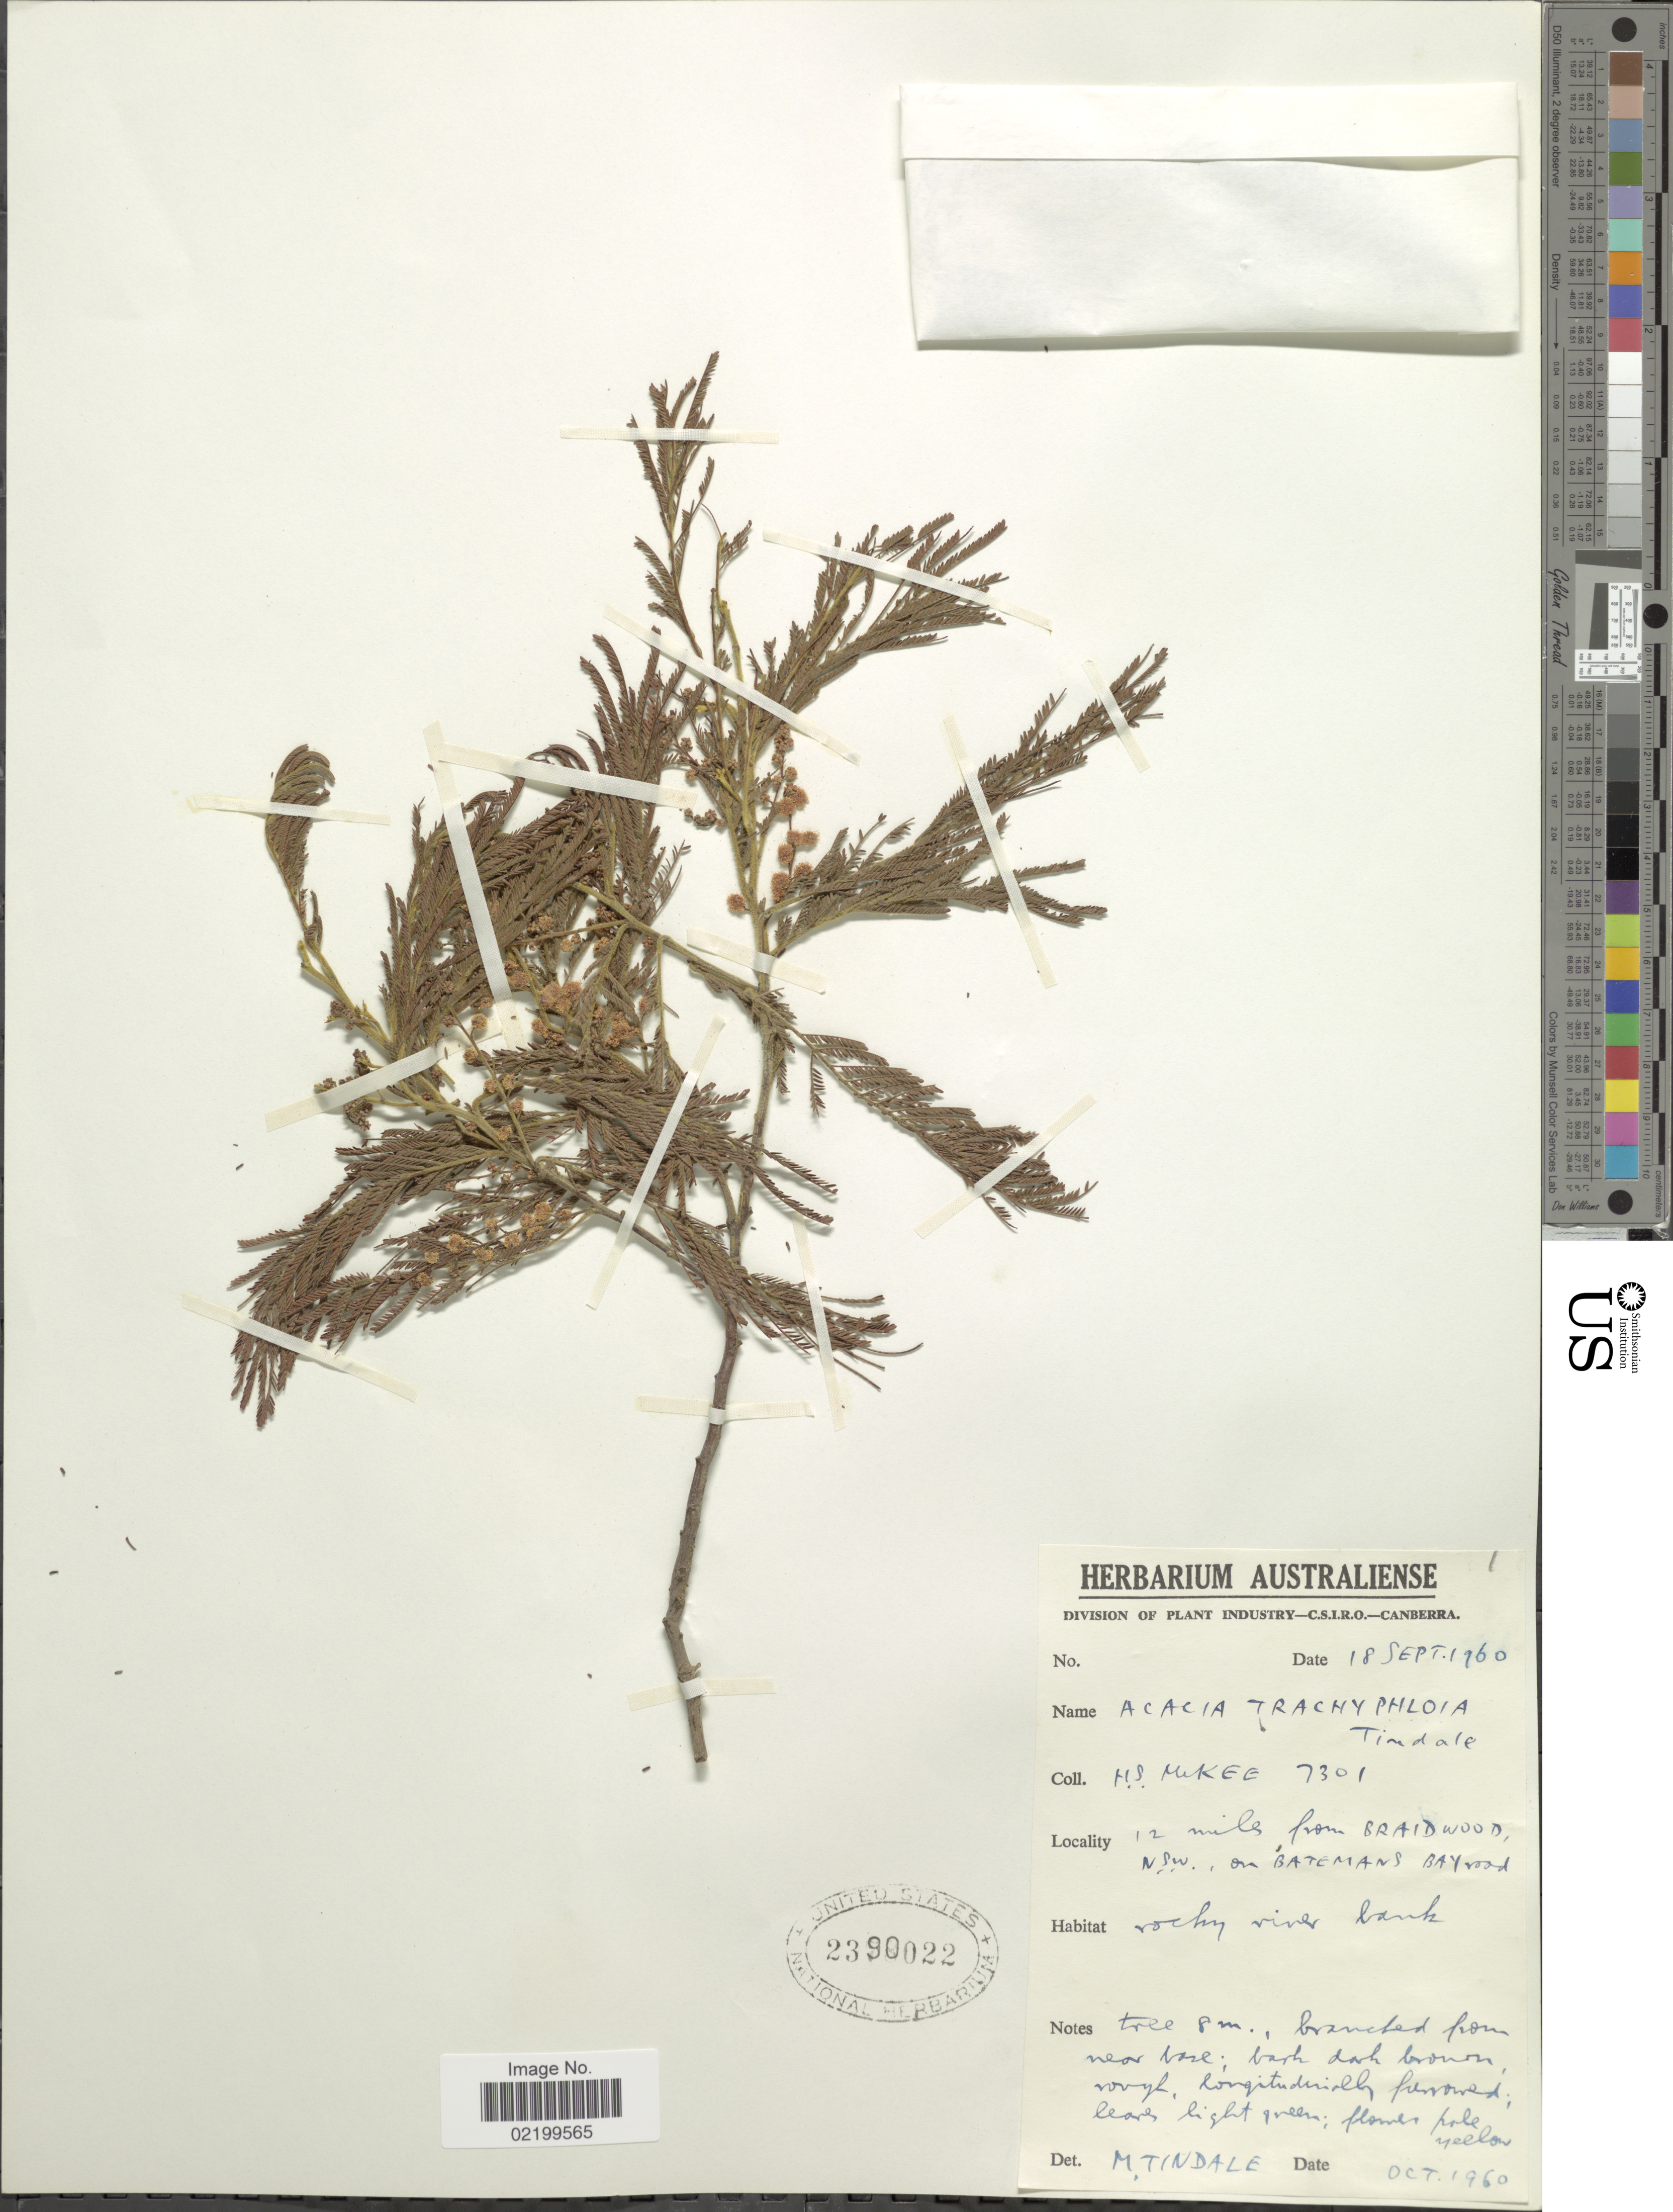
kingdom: Plantae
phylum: Tracheophyta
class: Magnoliopsida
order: Fabales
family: Fabaceae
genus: Acacia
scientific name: Acacia trachyphloia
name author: Tindale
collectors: H. S. McKee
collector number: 7301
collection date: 1960-09-18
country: Australia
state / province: New South Wales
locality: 12 miles from Braidwood, NSW on Batemans Baywood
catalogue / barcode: US 2390022